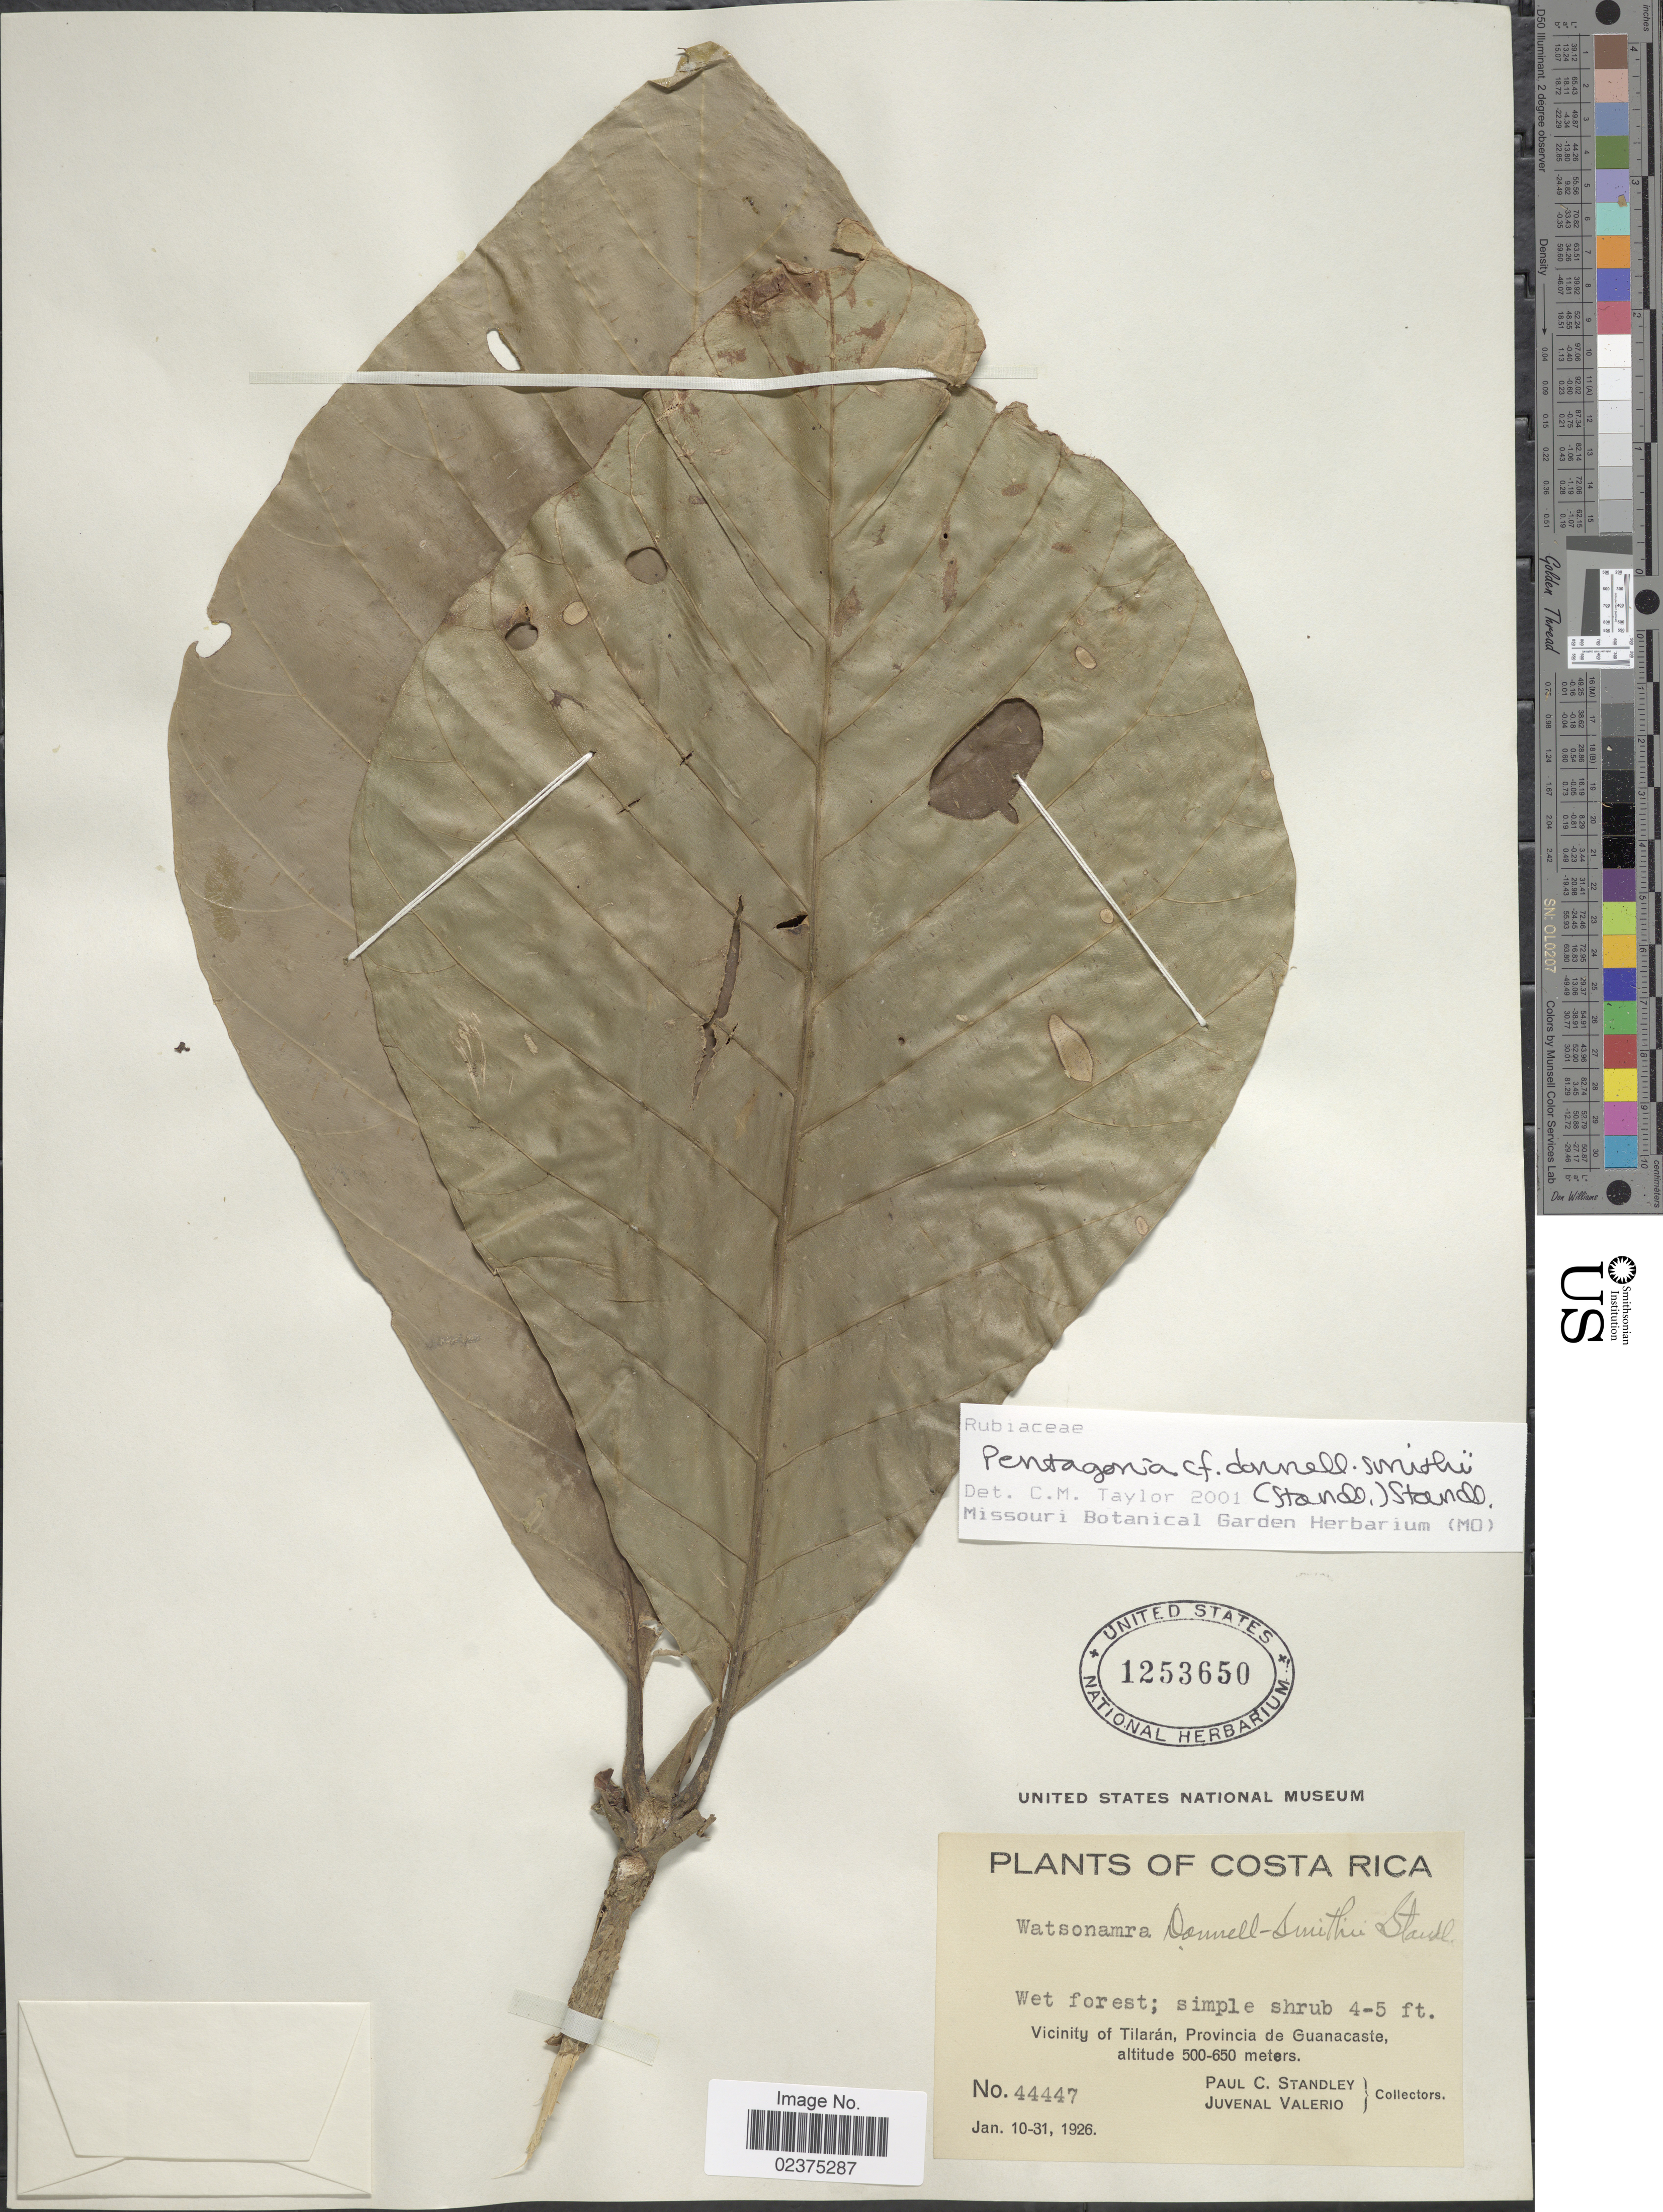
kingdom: Plantae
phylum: Tracheophyta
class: Magnoliopsida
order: Gentianales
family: Rubiaceae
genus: Pentagonia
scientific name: Pentagonia donnell-smithii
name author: (Standl.) Standl.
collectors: P. C. Standley & J. Valerio R.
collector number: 44447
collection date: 1926-01-10/1926-01-31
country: Costa Rica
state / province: Guanacaste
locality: Wet forest; Vicinity of Tilarán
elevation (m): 500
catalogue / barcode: US 1253650